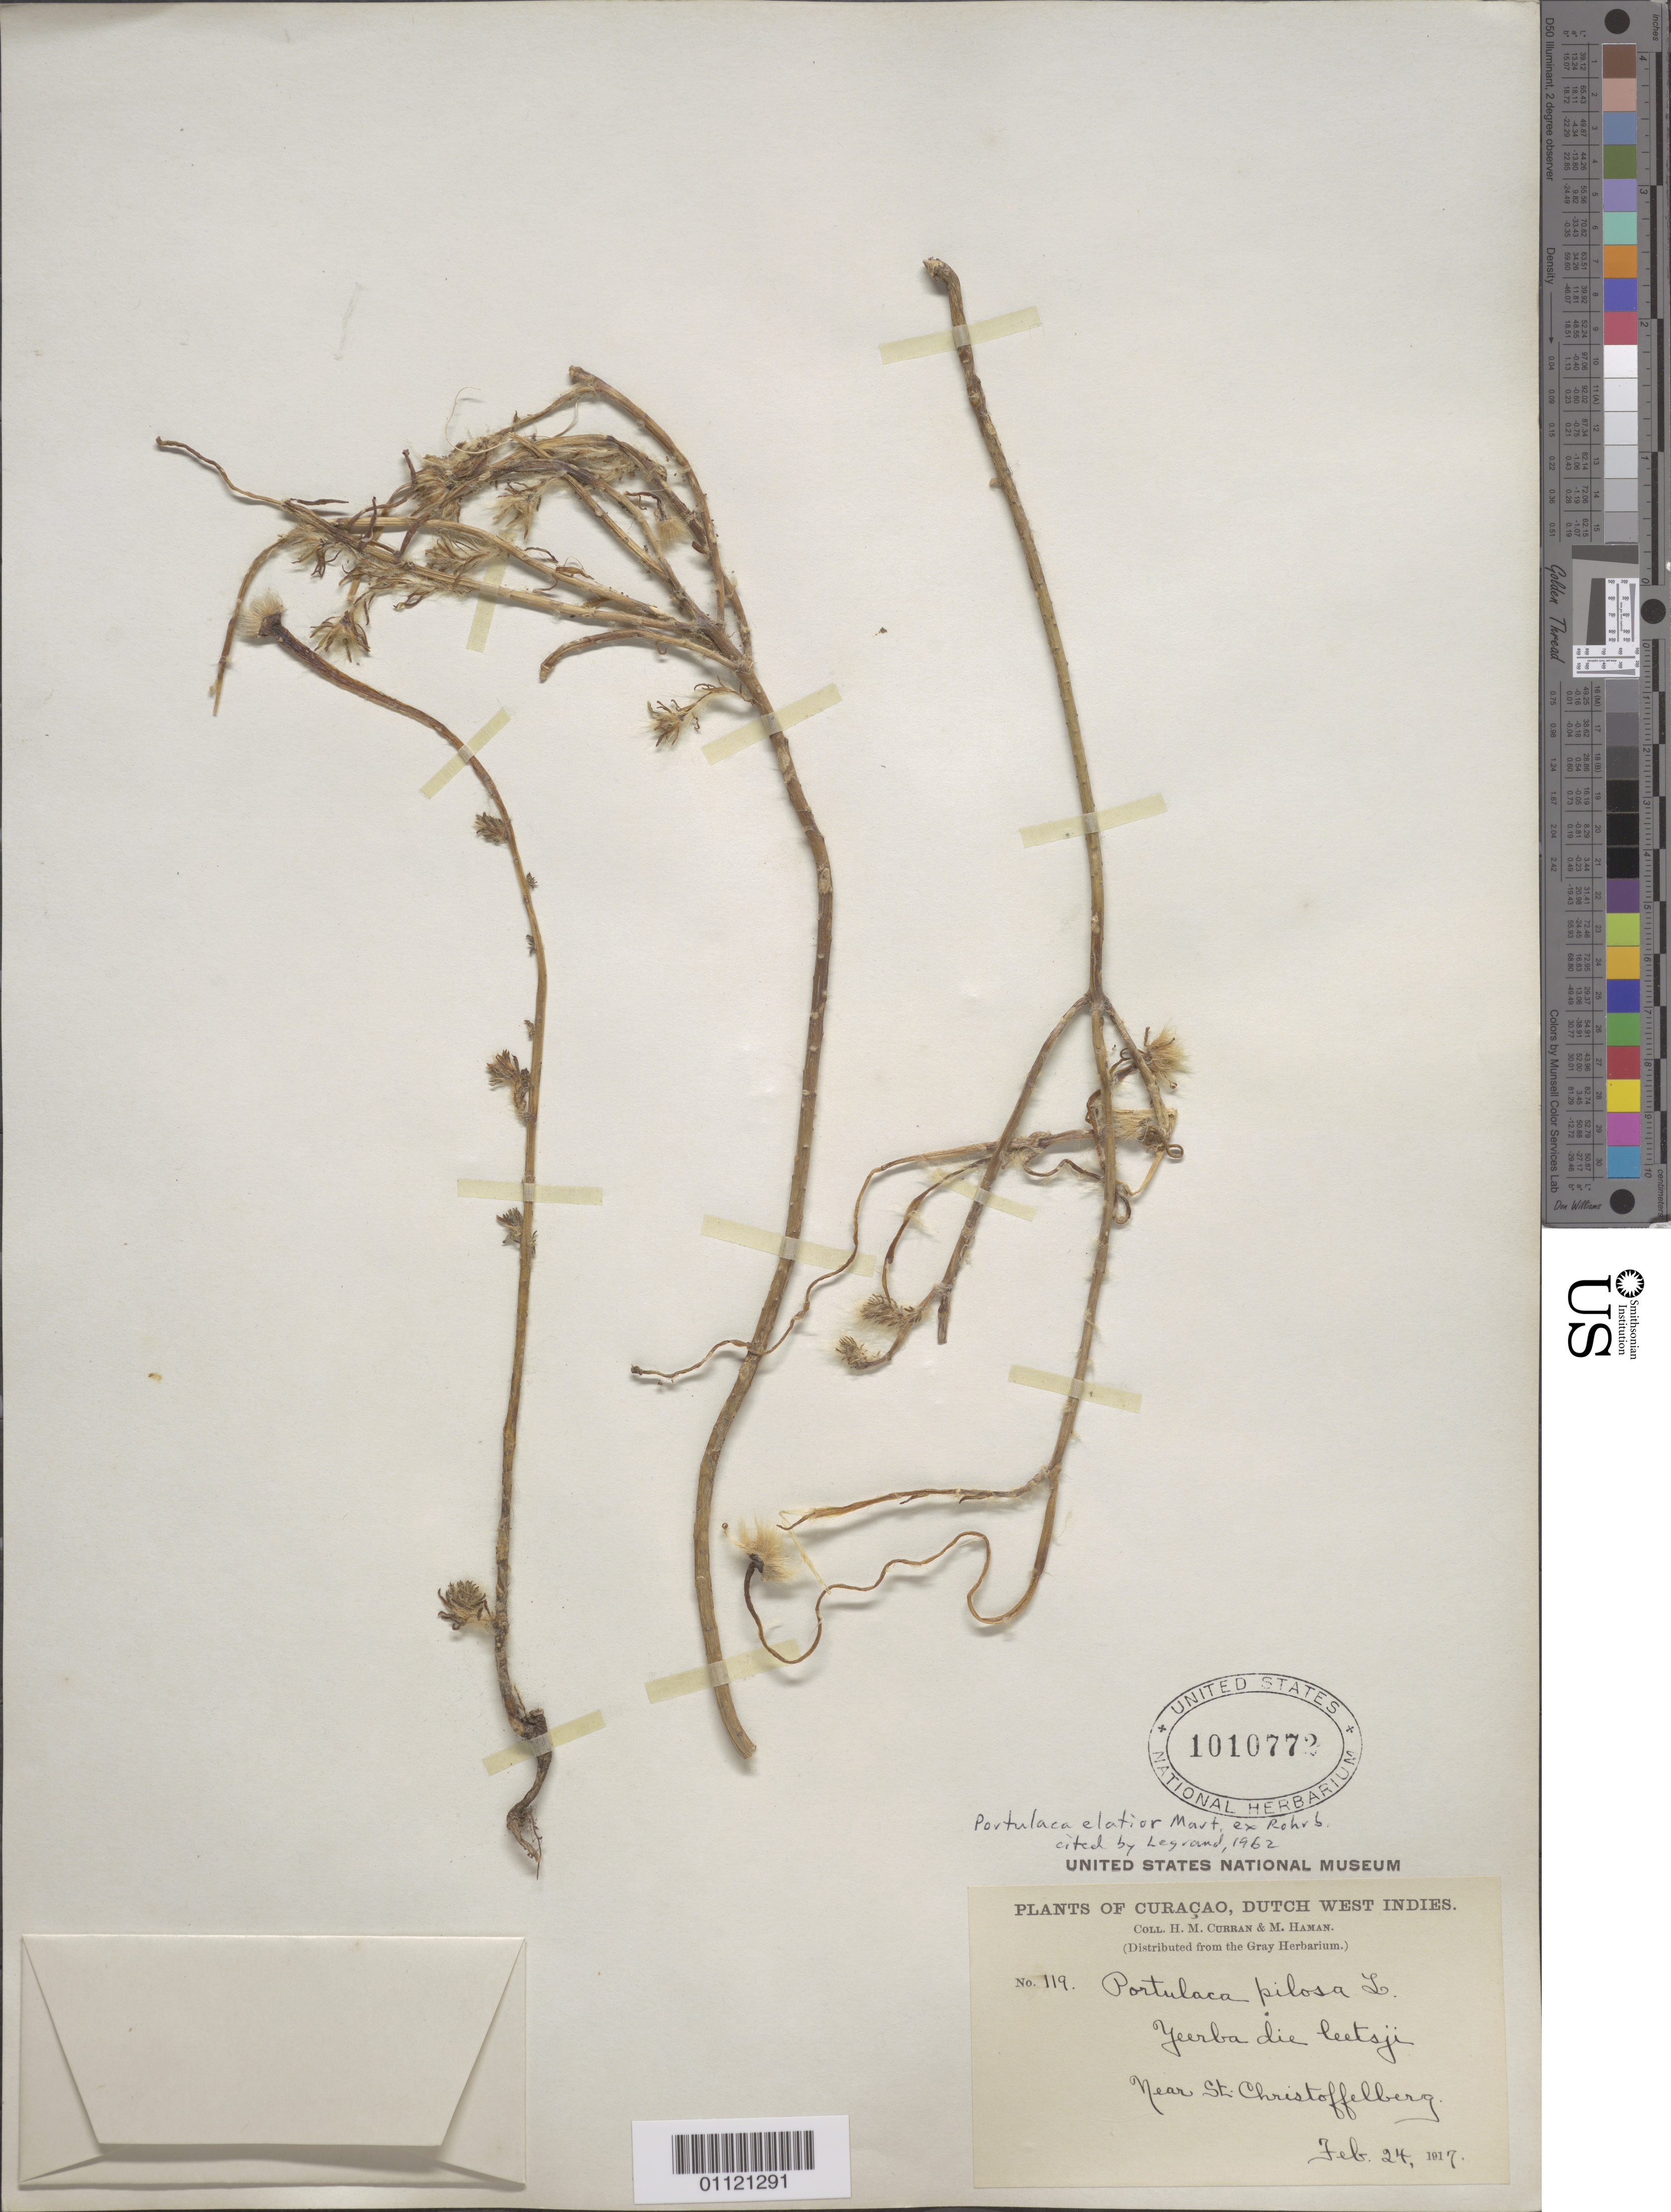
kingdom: Plantae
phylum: Tracheophyta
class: Magnoliopsida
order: Caryophyllales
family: Portulacaceae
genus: Portulaca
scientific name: Portulaca elatior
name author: Mart. ex Rohrb.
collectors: H. M. Curran & M. Haman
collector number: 119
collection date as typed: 24 Feb 1917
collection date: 1917-02-24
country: Curaçao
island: Curaçao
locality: Near St. Christoffelberg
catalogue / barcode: US 1010772